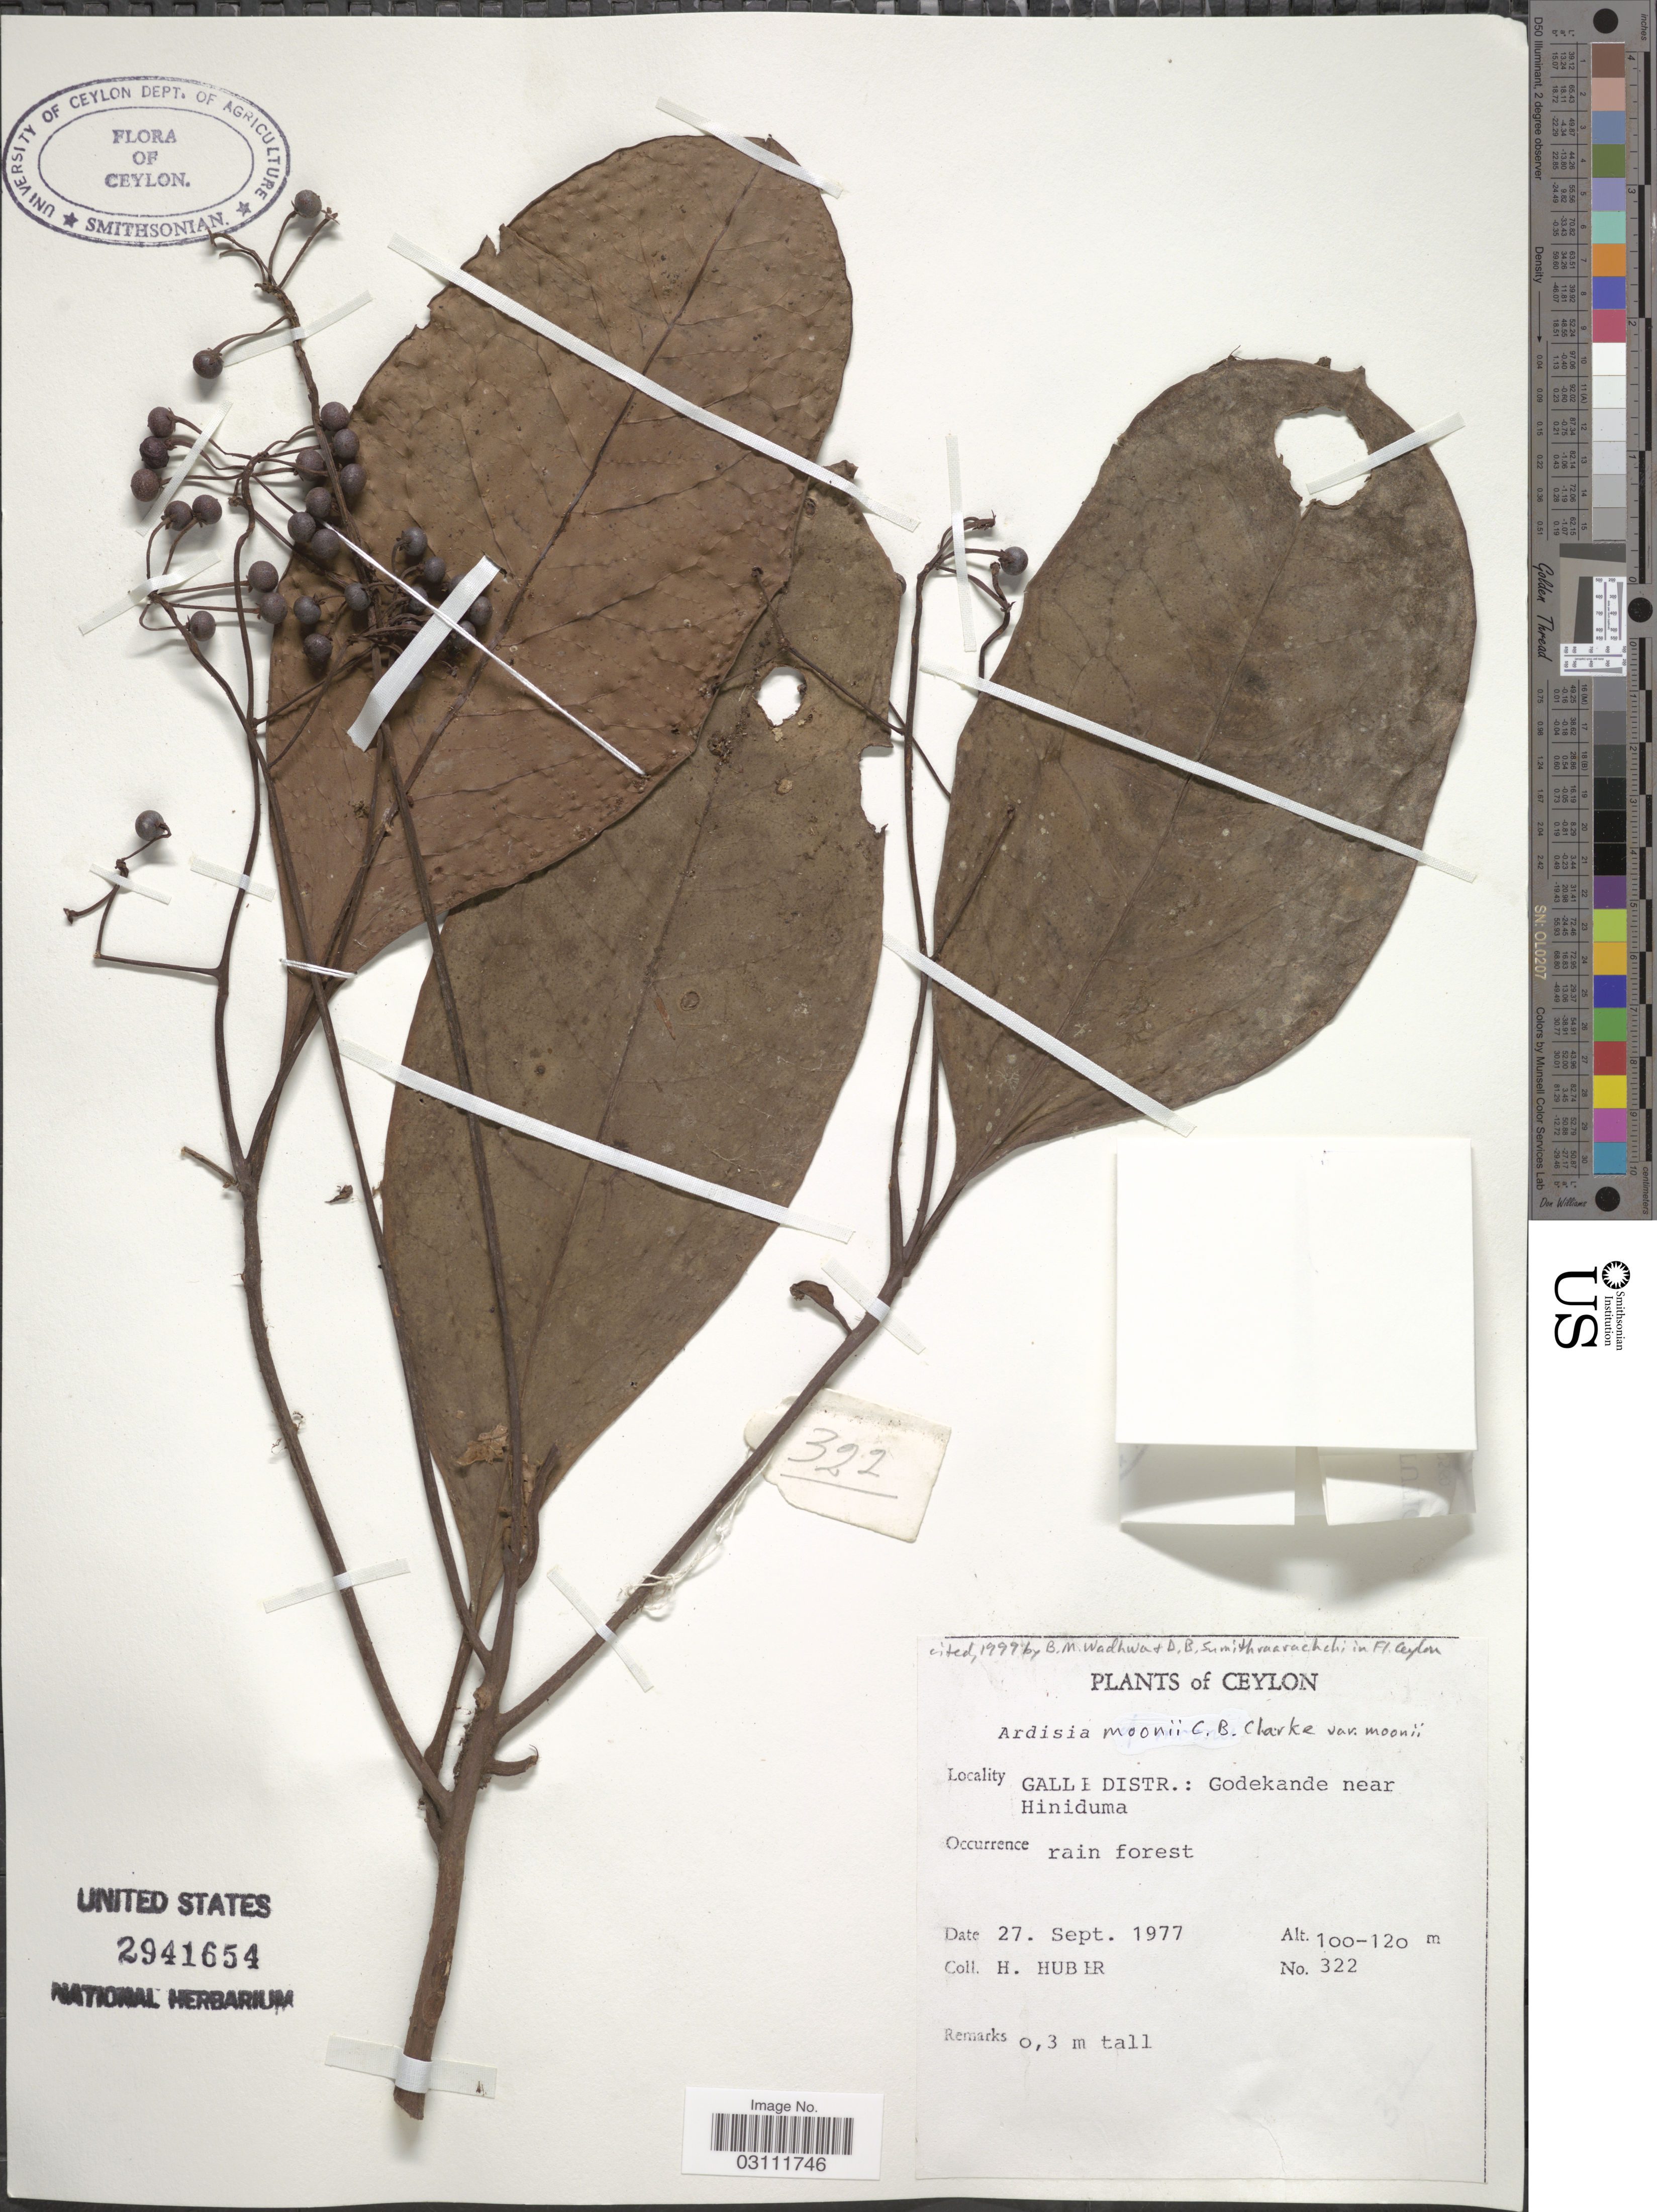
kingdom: Plantae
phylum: Tracheophyta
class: Magnoliopsida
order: Ericales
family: Primulaceae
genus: Ardisia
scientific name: Ardisia moonii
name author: C.B. Clarke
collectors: H. Huber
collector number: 322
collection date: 1977-09-27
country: Sri Lanka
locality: Ceylon, Galle Distr.: Godekande near Hiniduma.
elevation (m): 100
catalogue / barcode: US 2941654